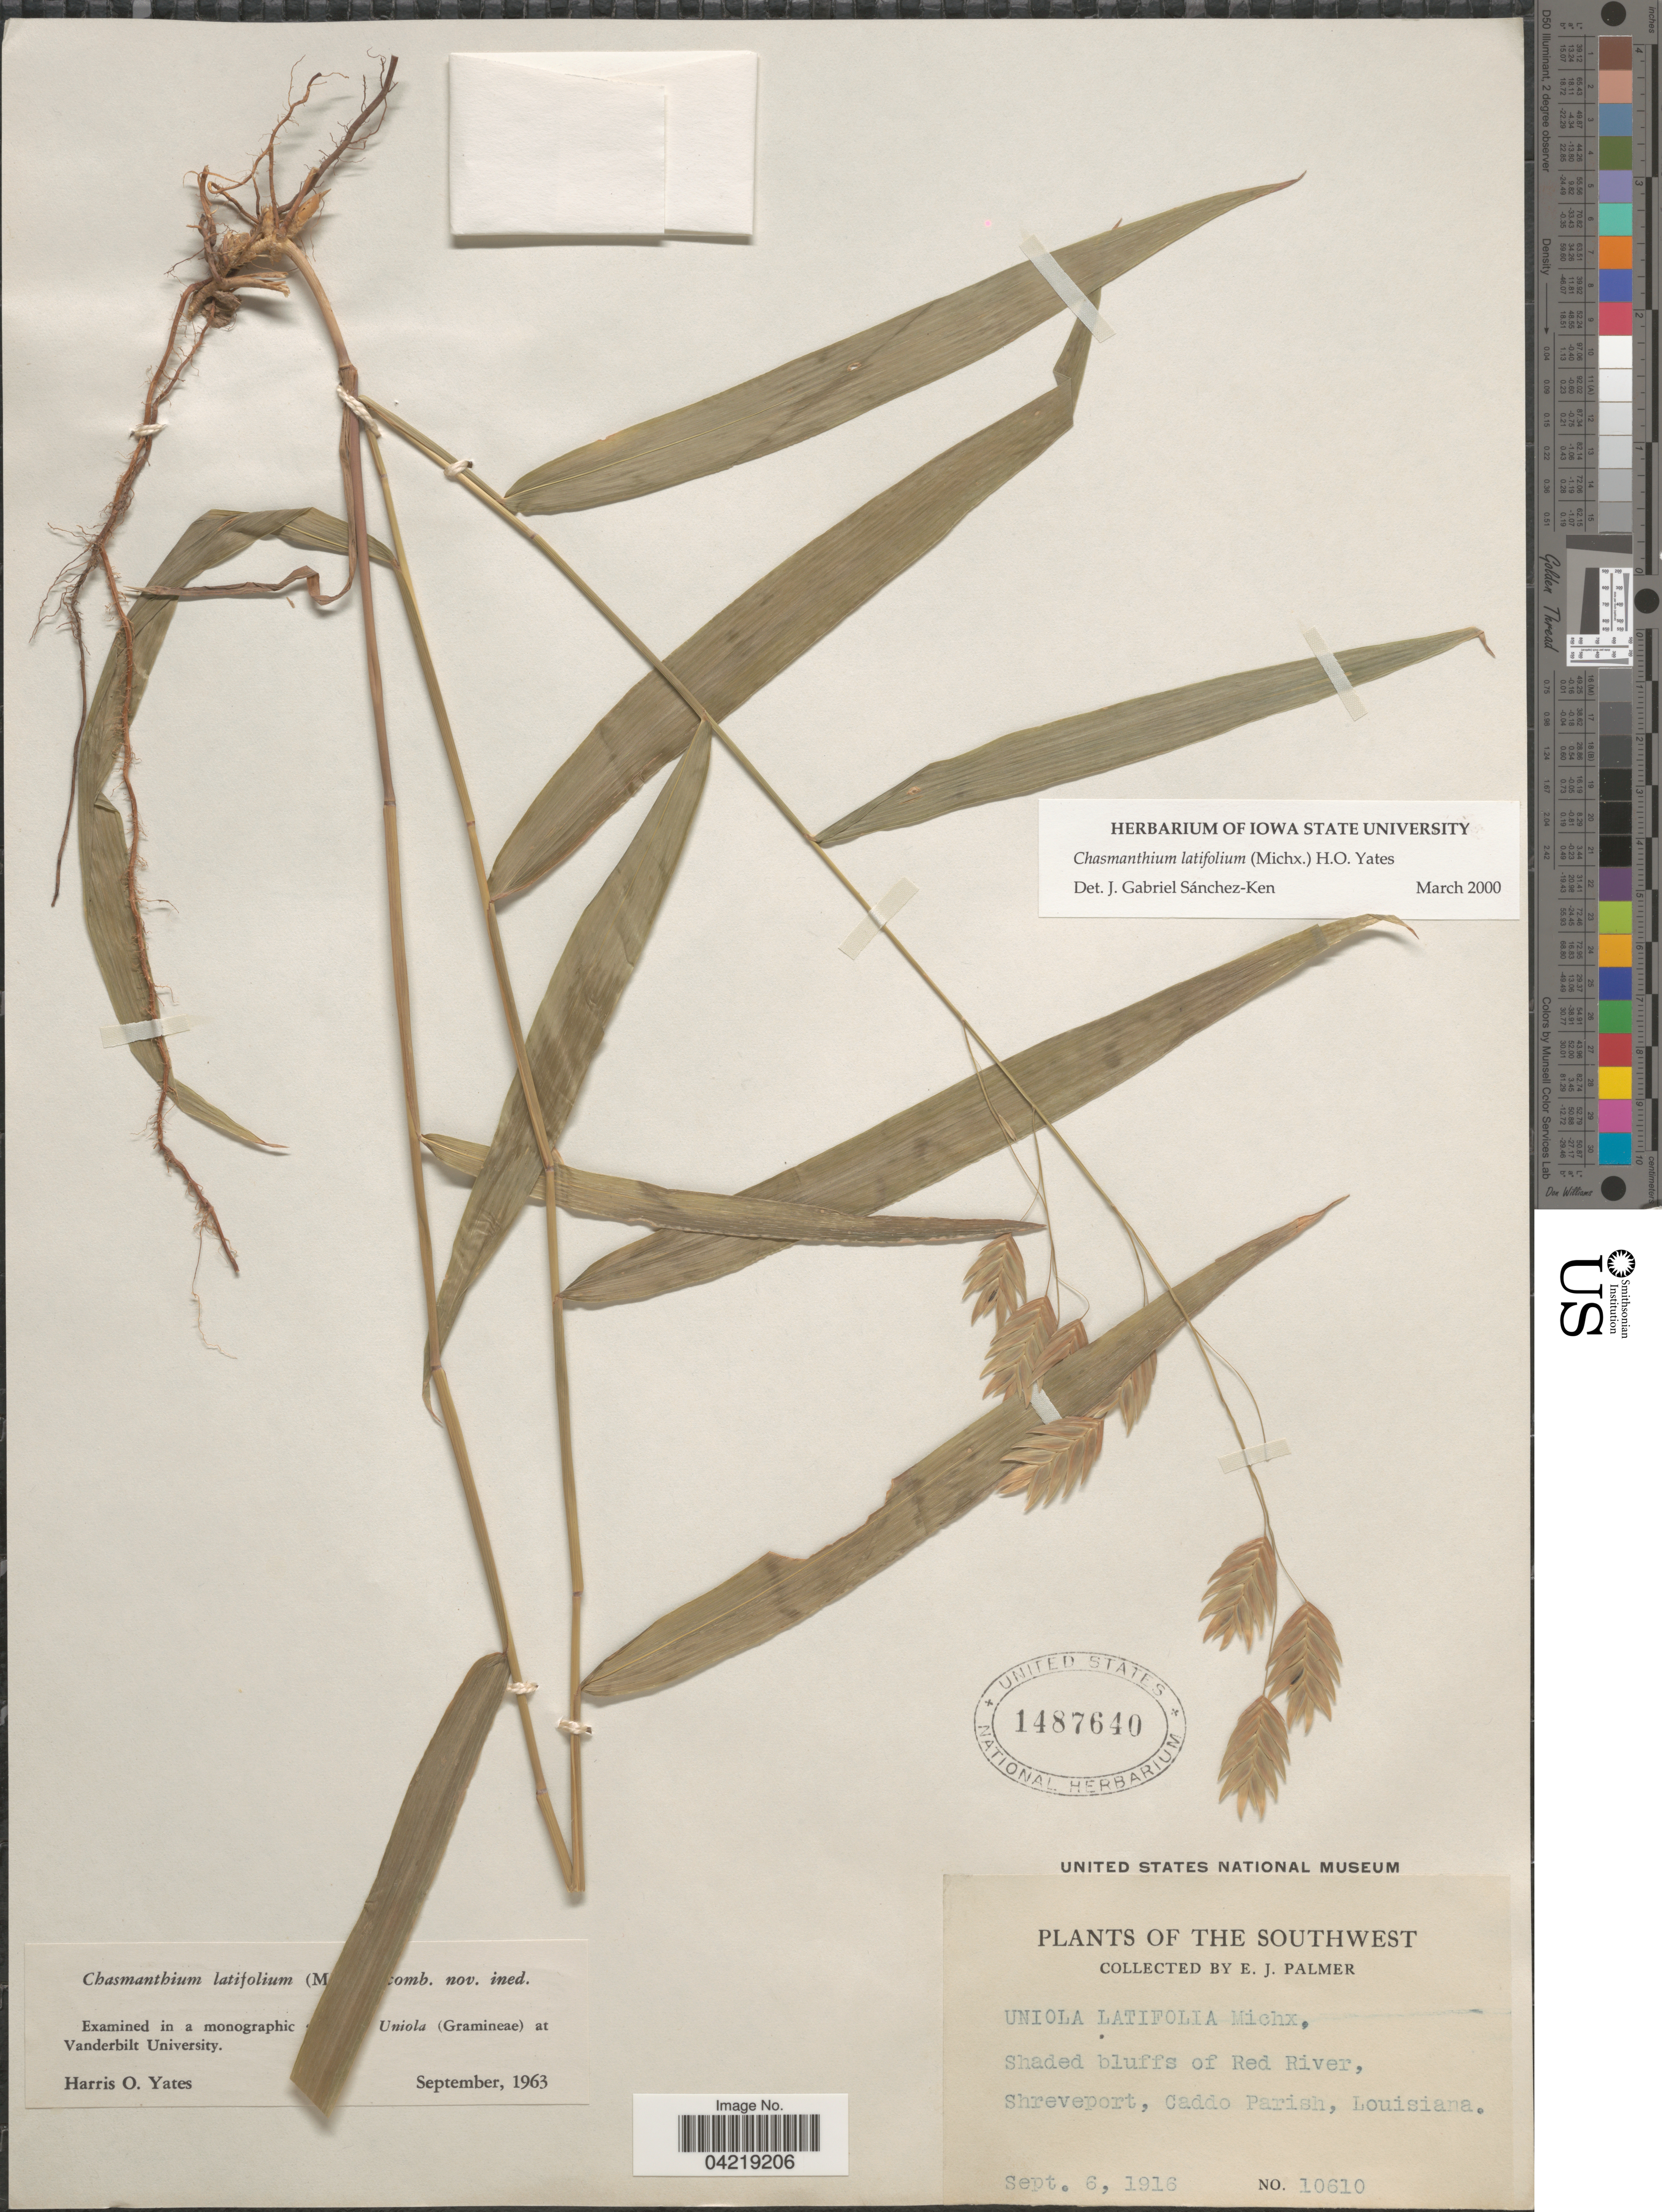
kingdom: Plantae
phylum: Tracheophyta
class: Liliopsida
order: Poales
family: Poaceae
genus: Chasmanthium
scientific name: Chasmanthium latifolium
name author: (Michx.) H.O. Yates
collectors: E. J. Palmer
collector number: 10610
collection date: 1916-09-06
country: United States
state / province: Louisiana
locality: The Southwest. Shaded bluffs of Red River, Shreveport, Caddo Parish.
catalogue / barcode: US 1487640